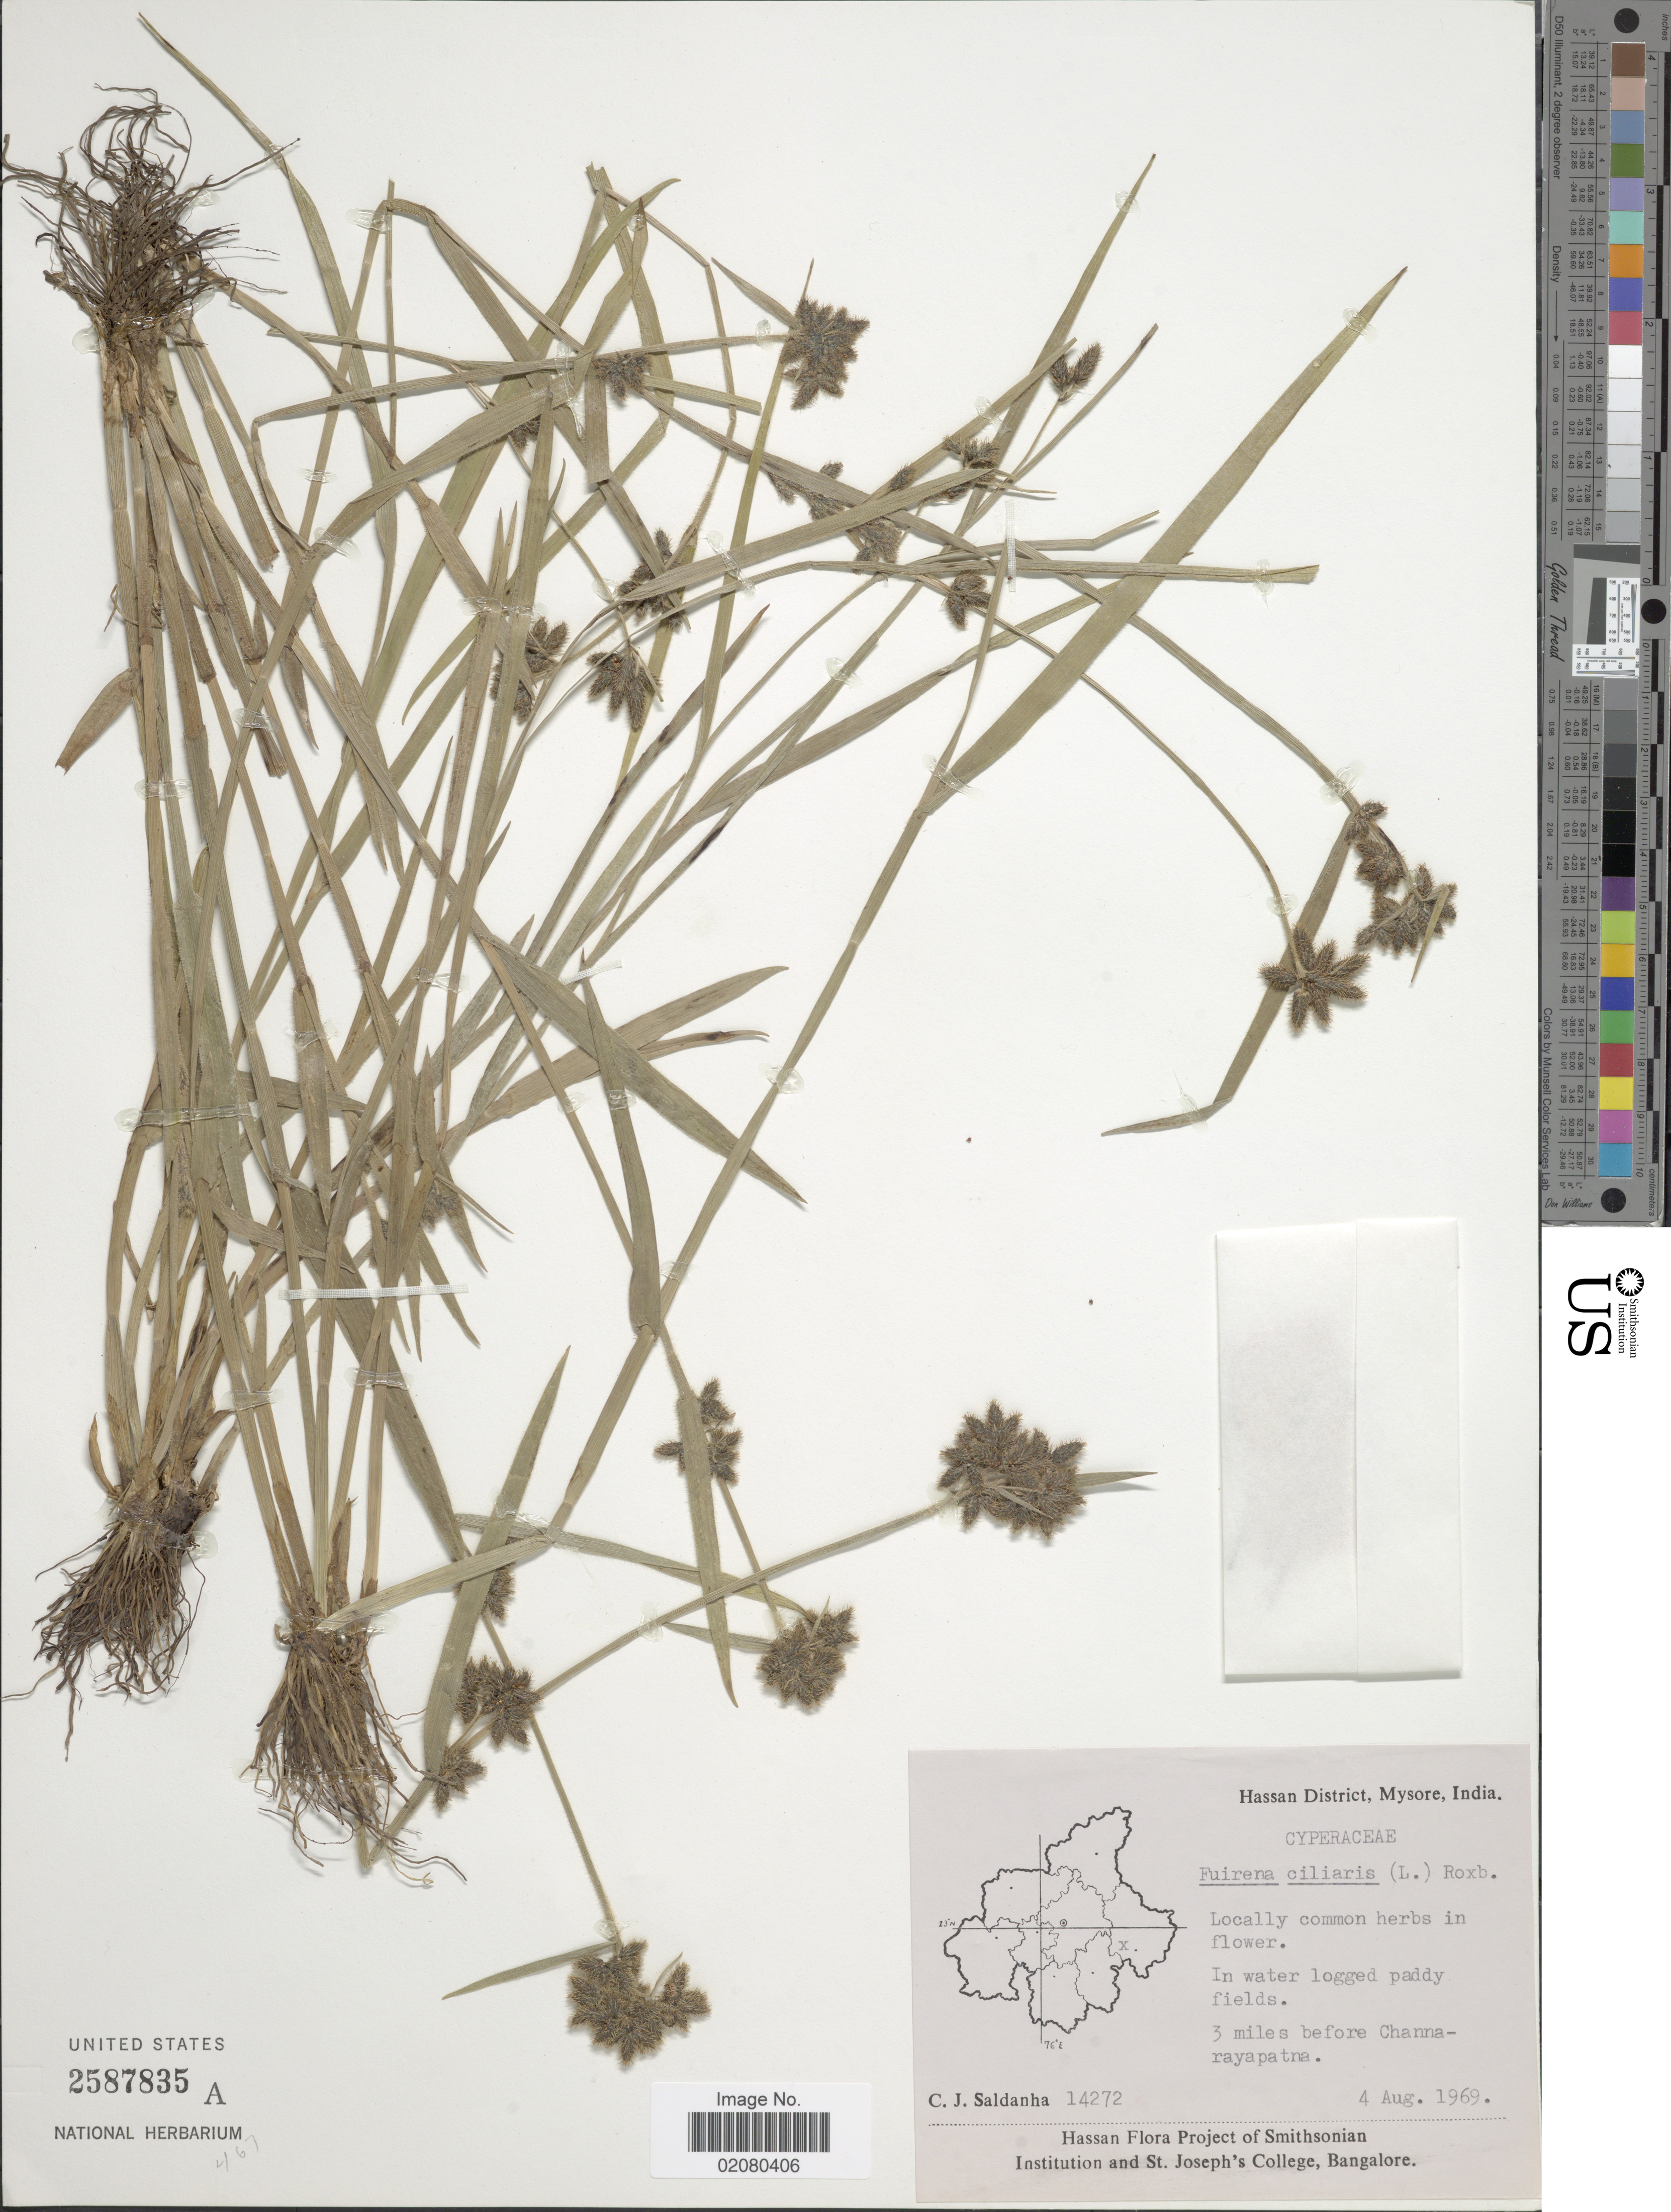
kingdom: Plantae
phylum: Tracheophyta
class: Liliopsida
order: Poales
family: Cyperaceae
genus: Fuirena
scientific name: Fuirena ciliaris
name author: (L.) Roxb.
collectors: C. J. Saldanha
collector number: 14272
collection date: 1969-08-04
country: India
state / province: Karnataka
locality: Hassan District, Mysore, India, in water logged paddy fields, 3 miles before Channarayapatna.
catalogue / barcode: US 2587835A